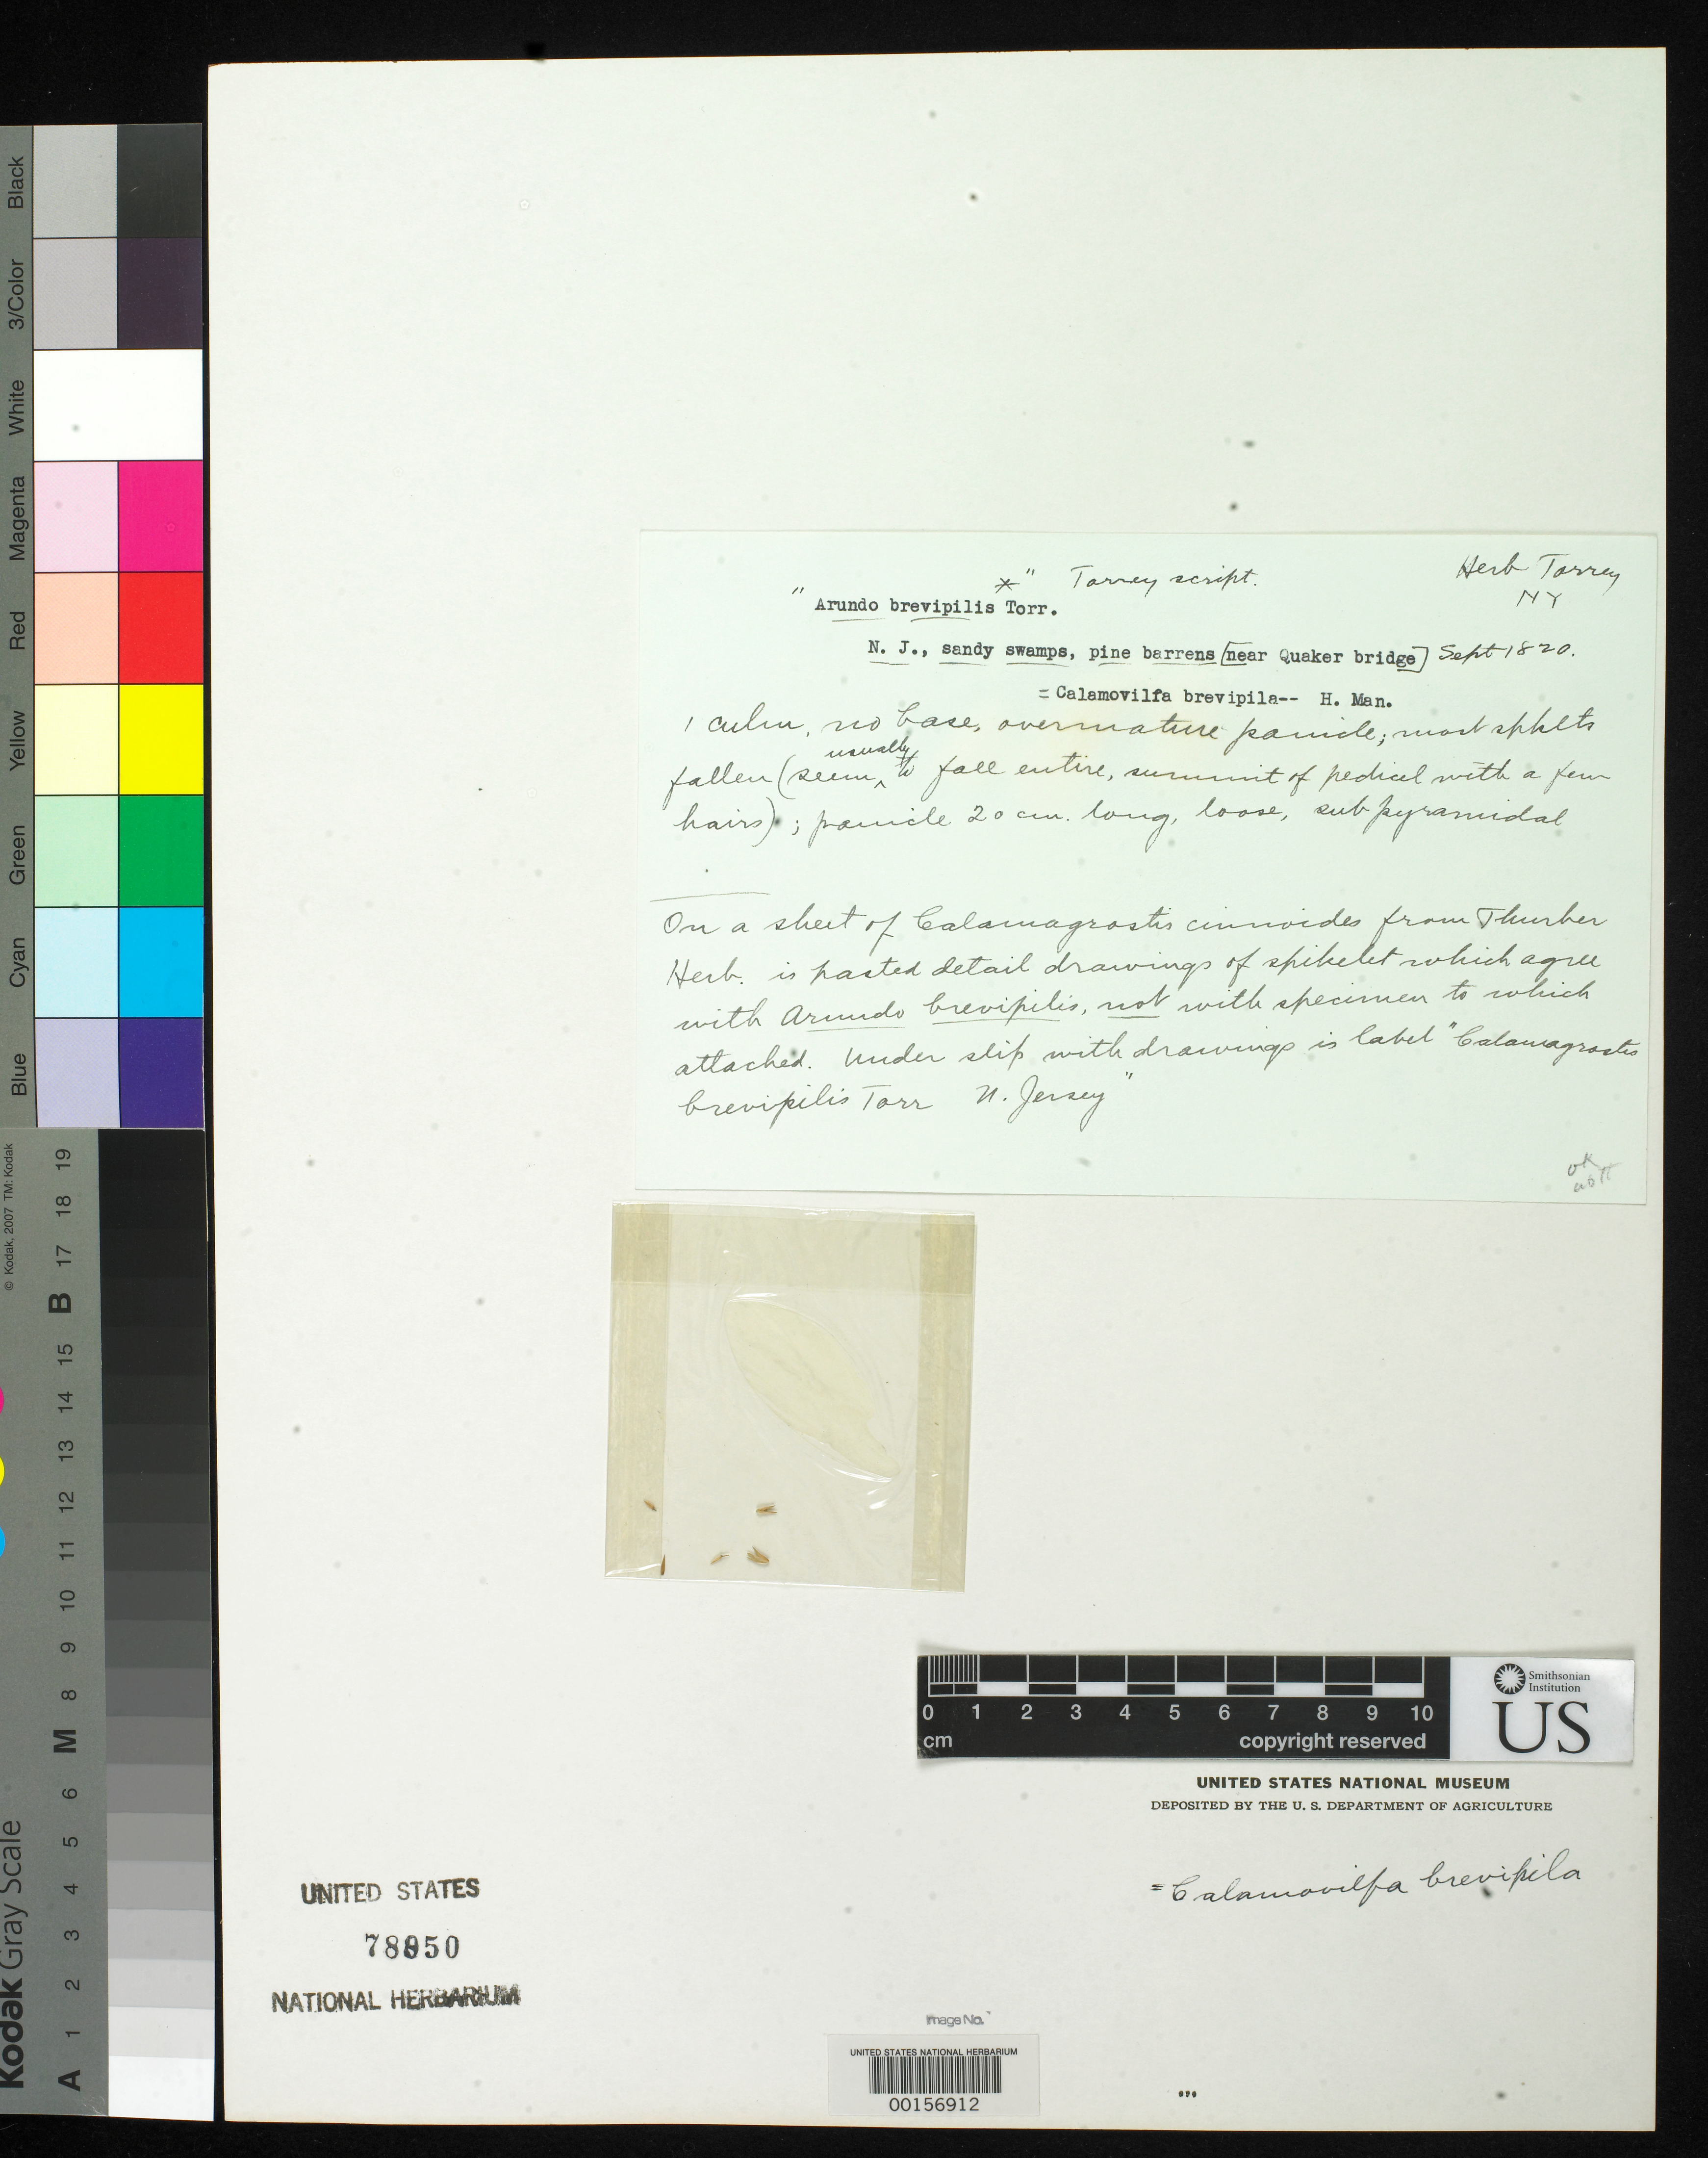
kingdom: Plantae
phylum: Tracheophyta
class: Liliopsida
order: Poales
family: Poaceae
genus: Arundo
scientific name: Arundo brevipilis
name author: Torr.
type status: Type Fragment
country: United States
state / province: New Jersey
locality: Near Quaker Bridge, in pine barrens.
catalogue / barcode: US 78850